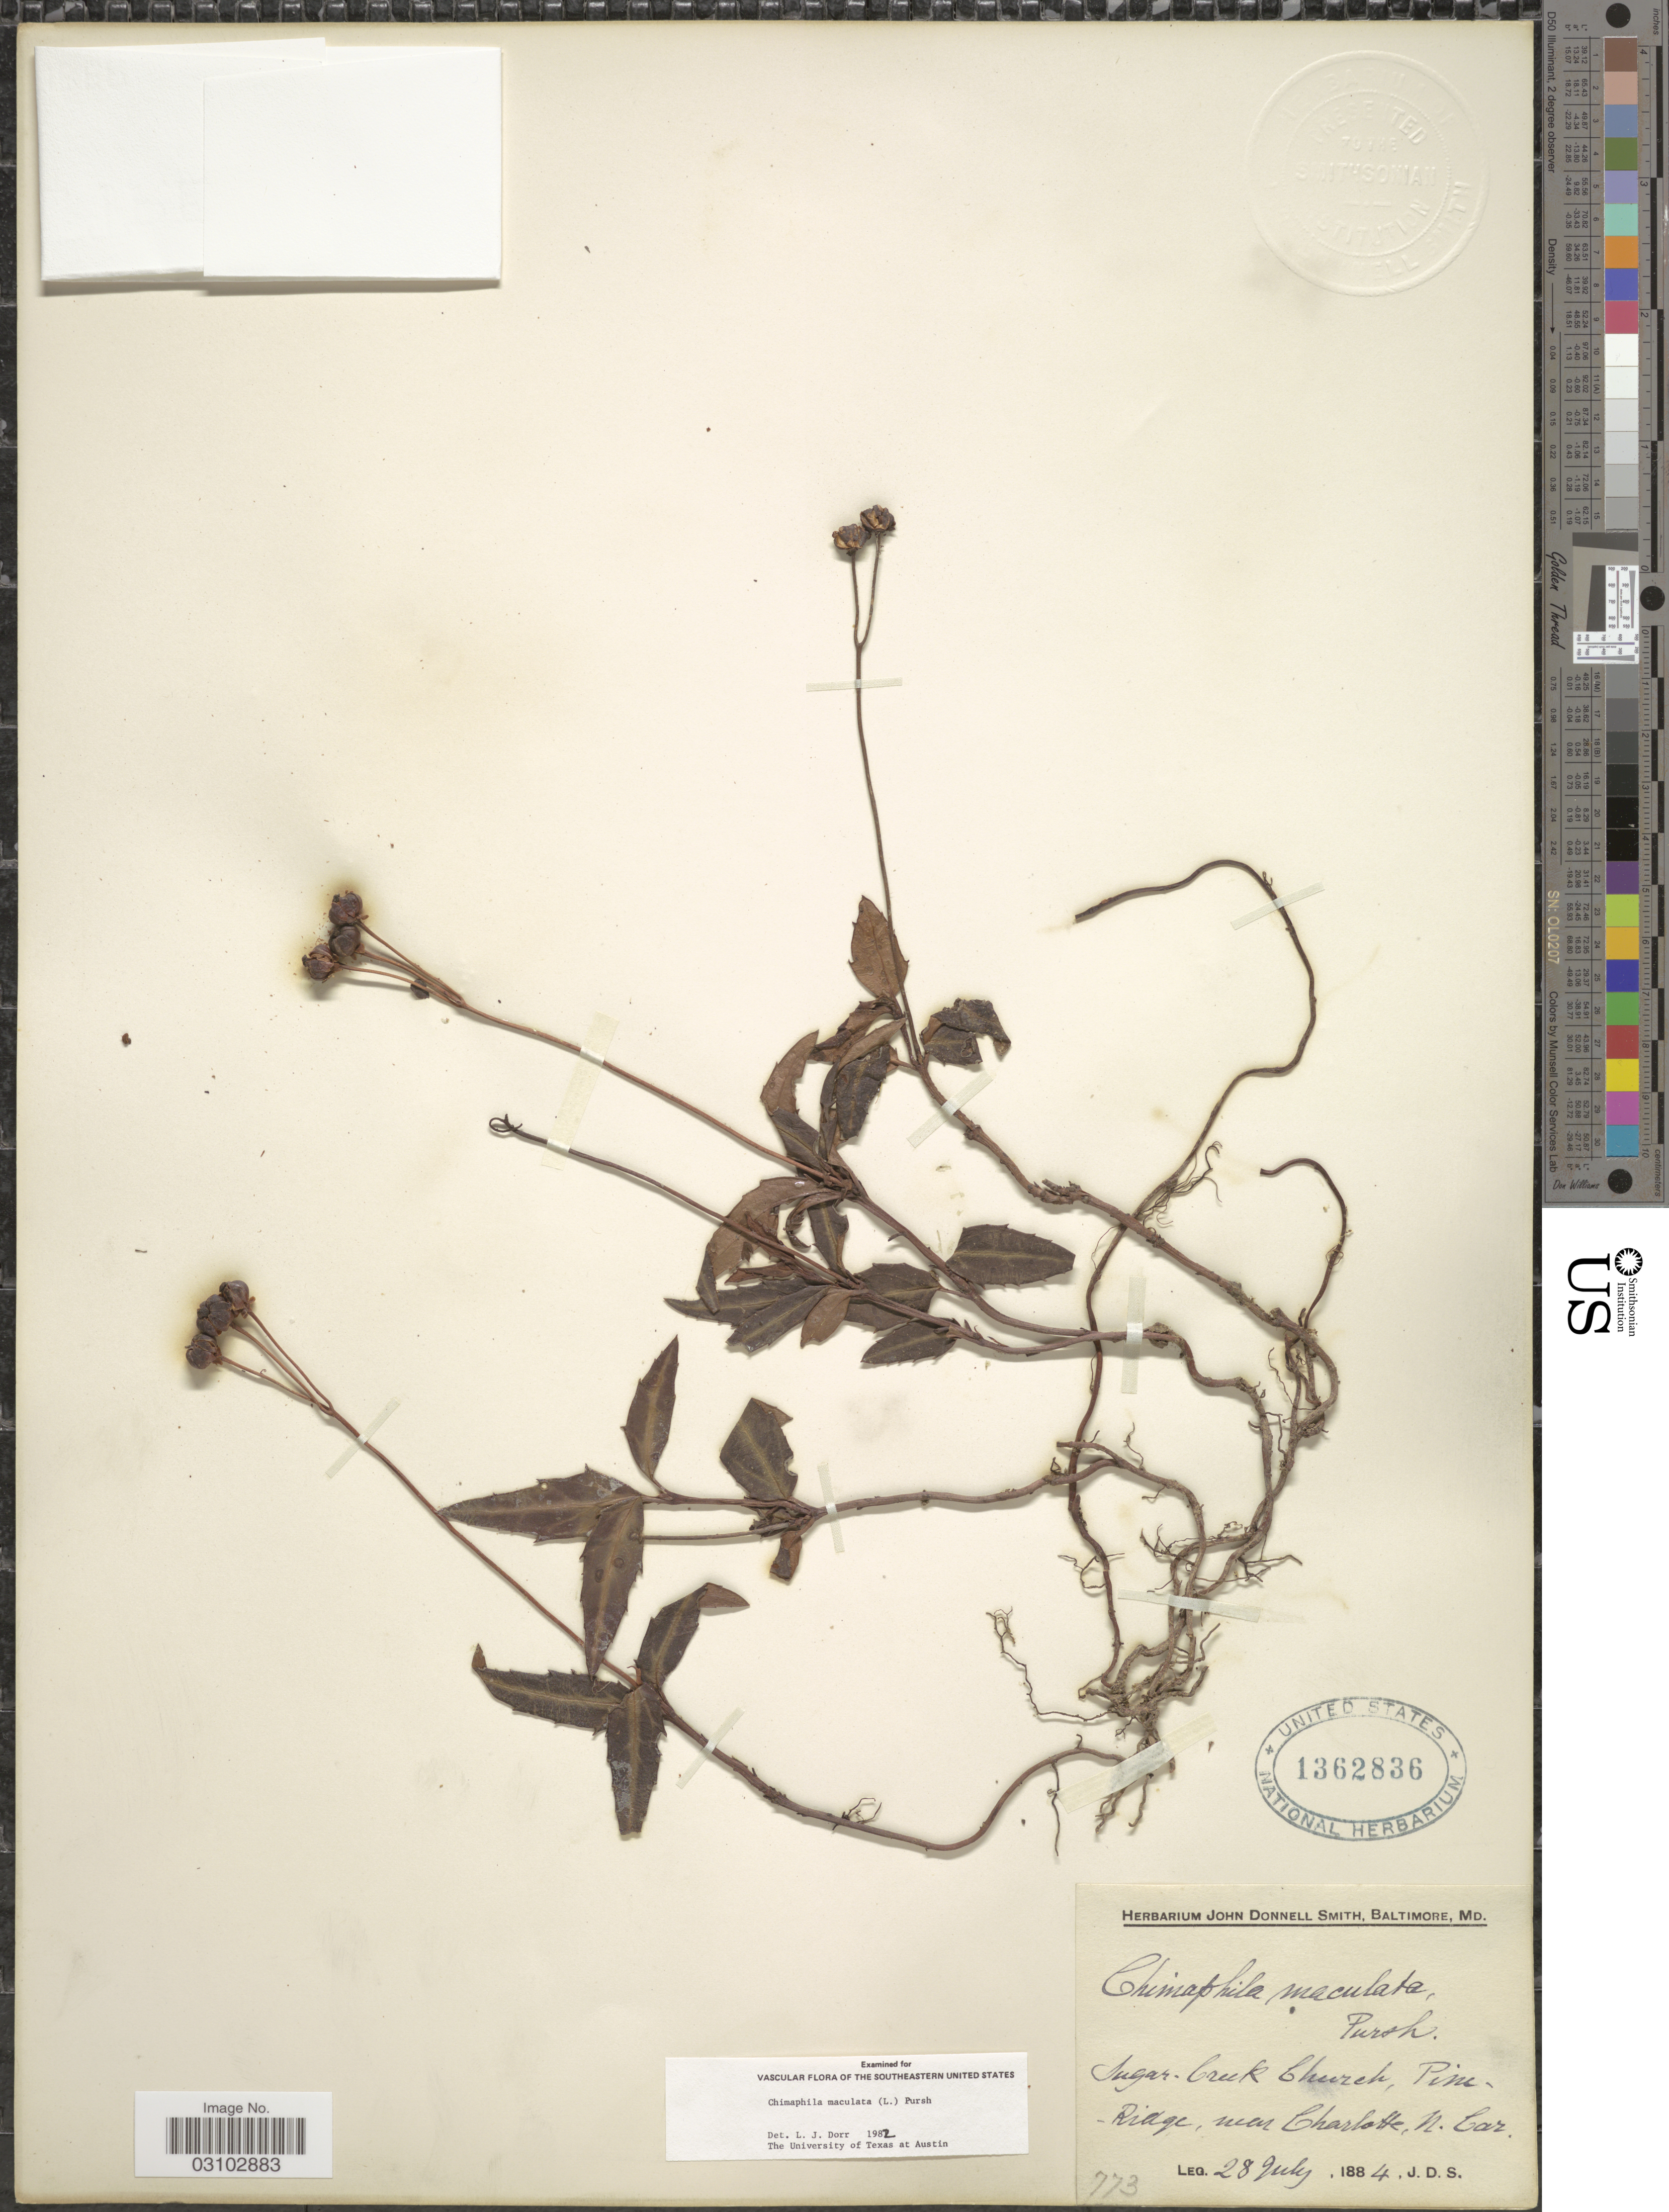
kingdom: Plantae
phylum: Tracheophyta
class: Magnoliopsida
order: Ericales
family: Ericaceae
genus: Chimaphila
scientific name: Chimaphila maculata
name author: (L.) Pursh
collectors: J. Donnell Smith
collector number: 773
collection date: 1884-07-28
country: United States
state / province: North Carolina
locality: Sugar-Creek Chruch, Pine-Ridge, near Charlotte.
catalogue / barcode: US 1362836